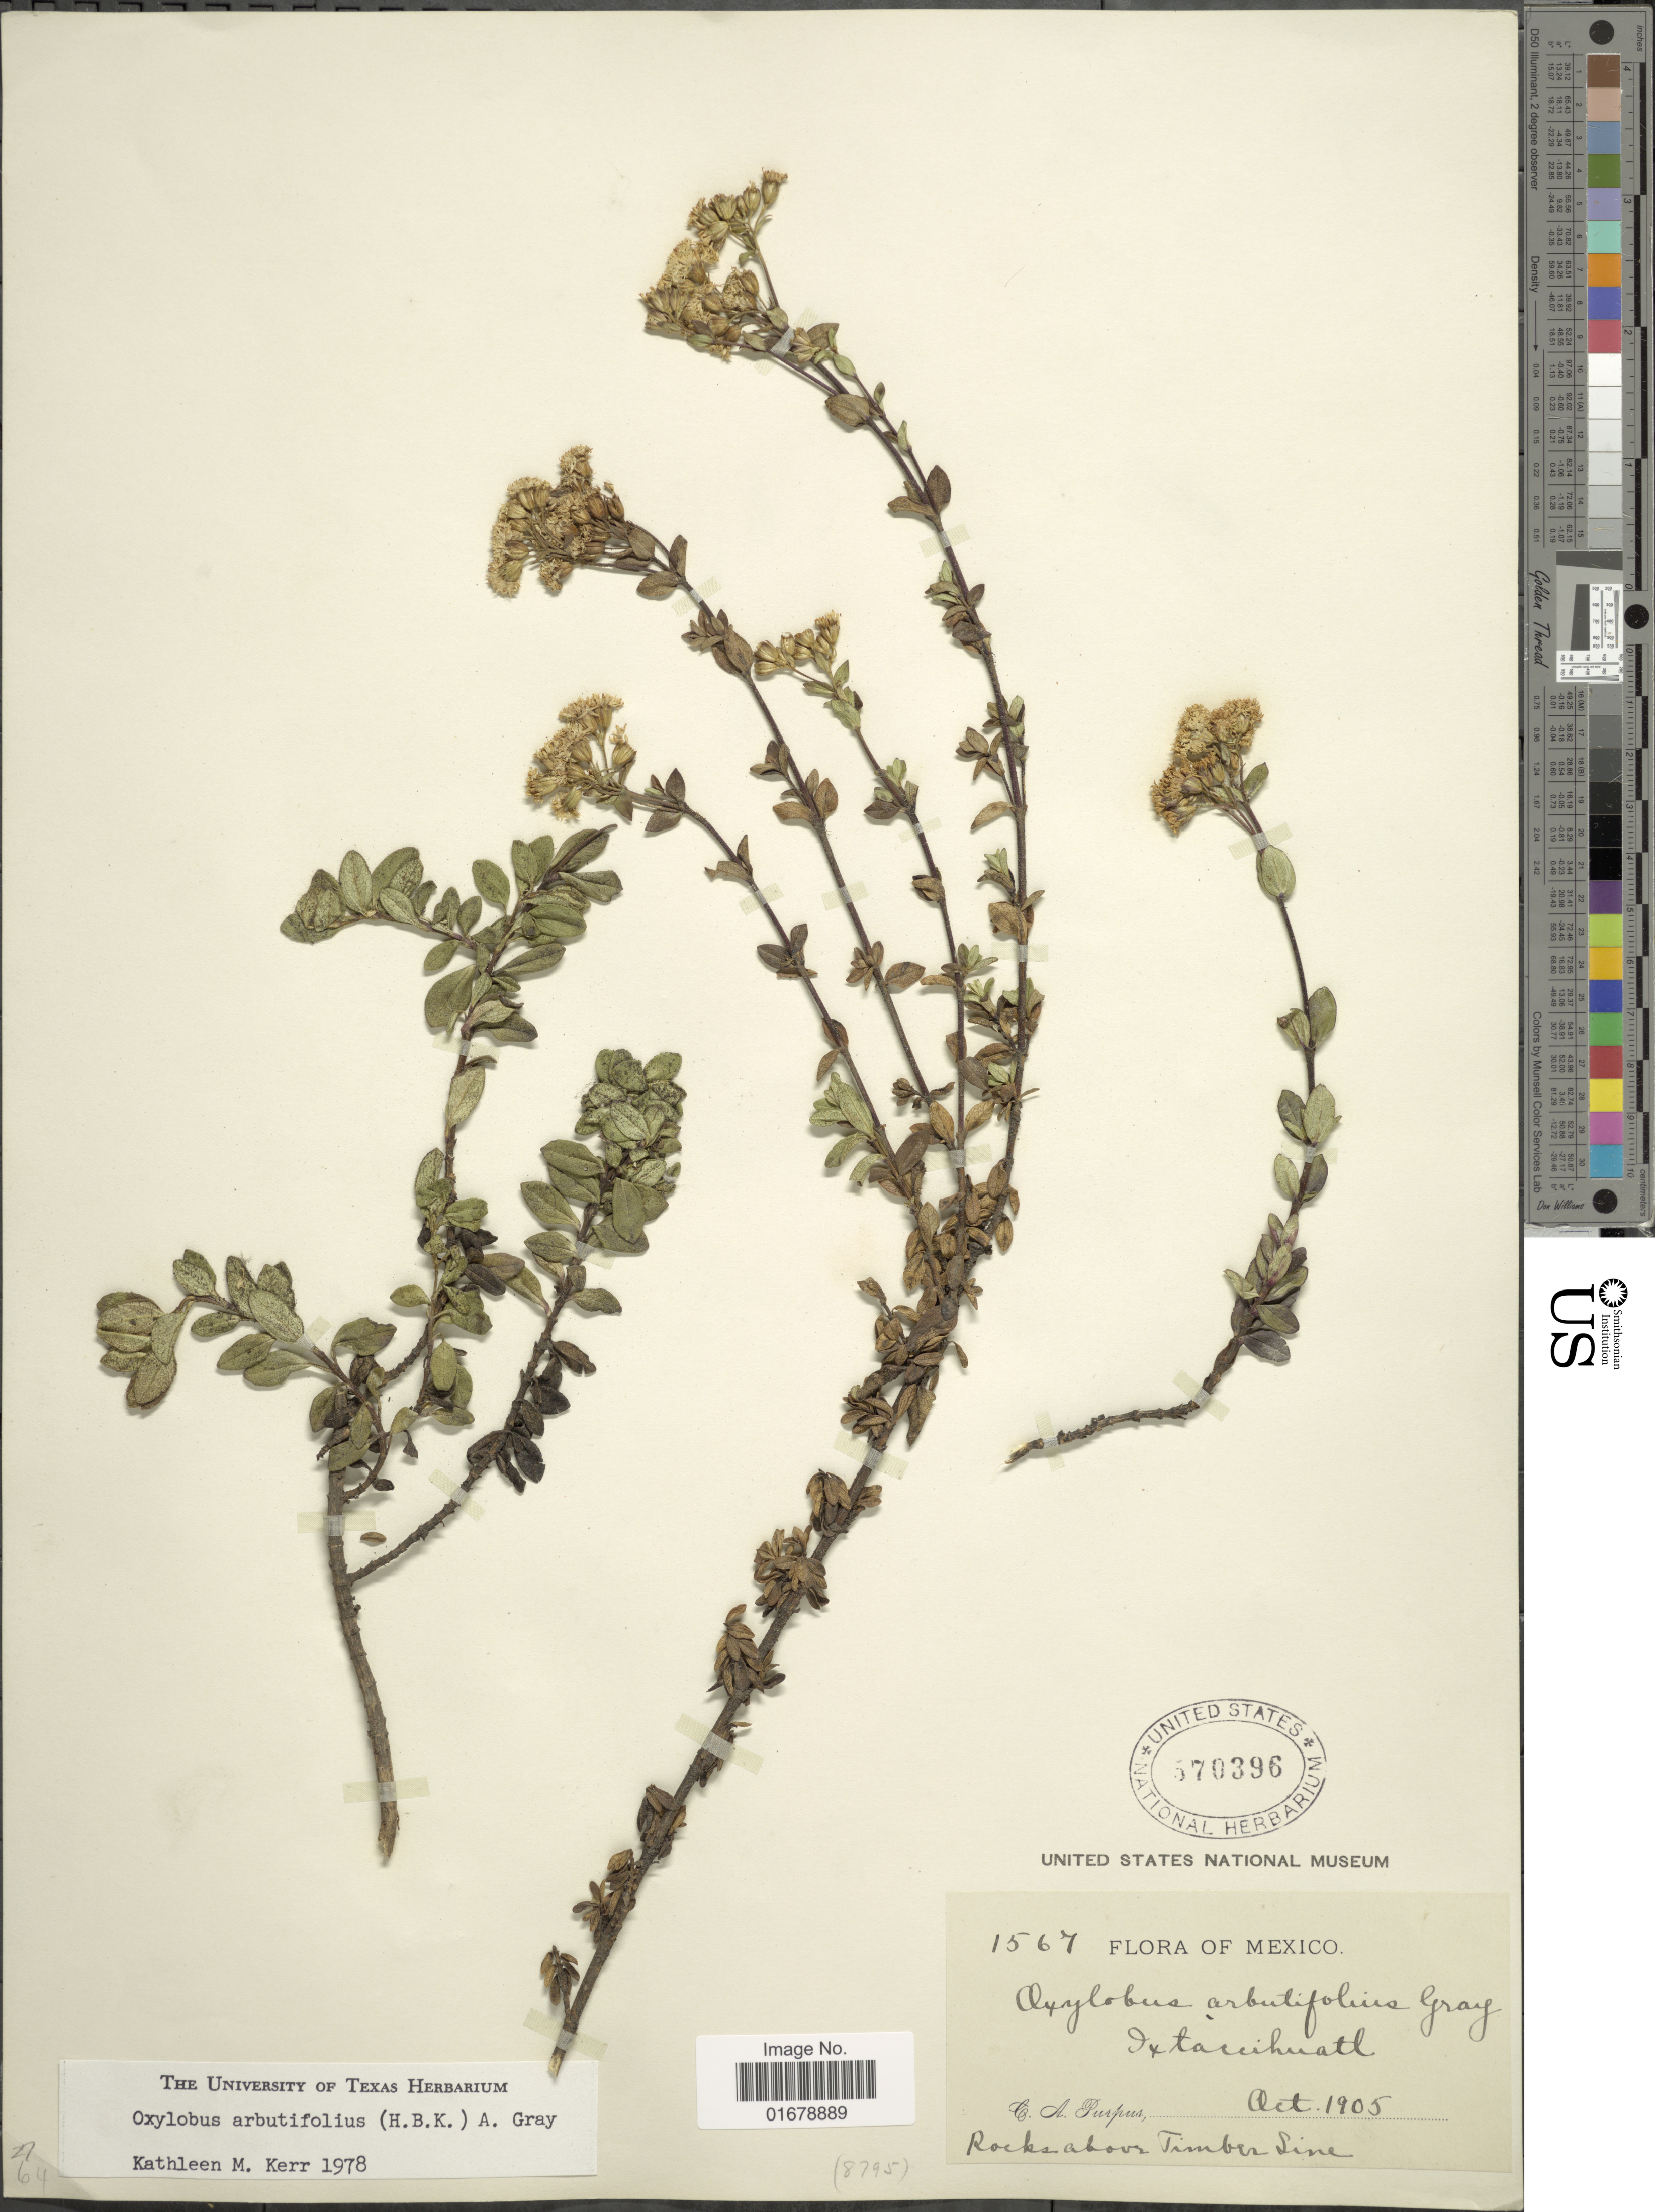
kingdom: Plantae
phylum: Tracheophyta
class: Magnoliopsida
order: Asterales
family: Asteraceae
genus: Oxylobus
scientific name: Oxylobus arbutifolius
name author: (Kunth) A. Gray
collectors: C. A. Purpus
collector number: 1567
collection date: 1905-10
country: Mexico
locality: México. Rocks above Timber Line. Ixtacuhuatl.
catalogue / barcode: US 570396